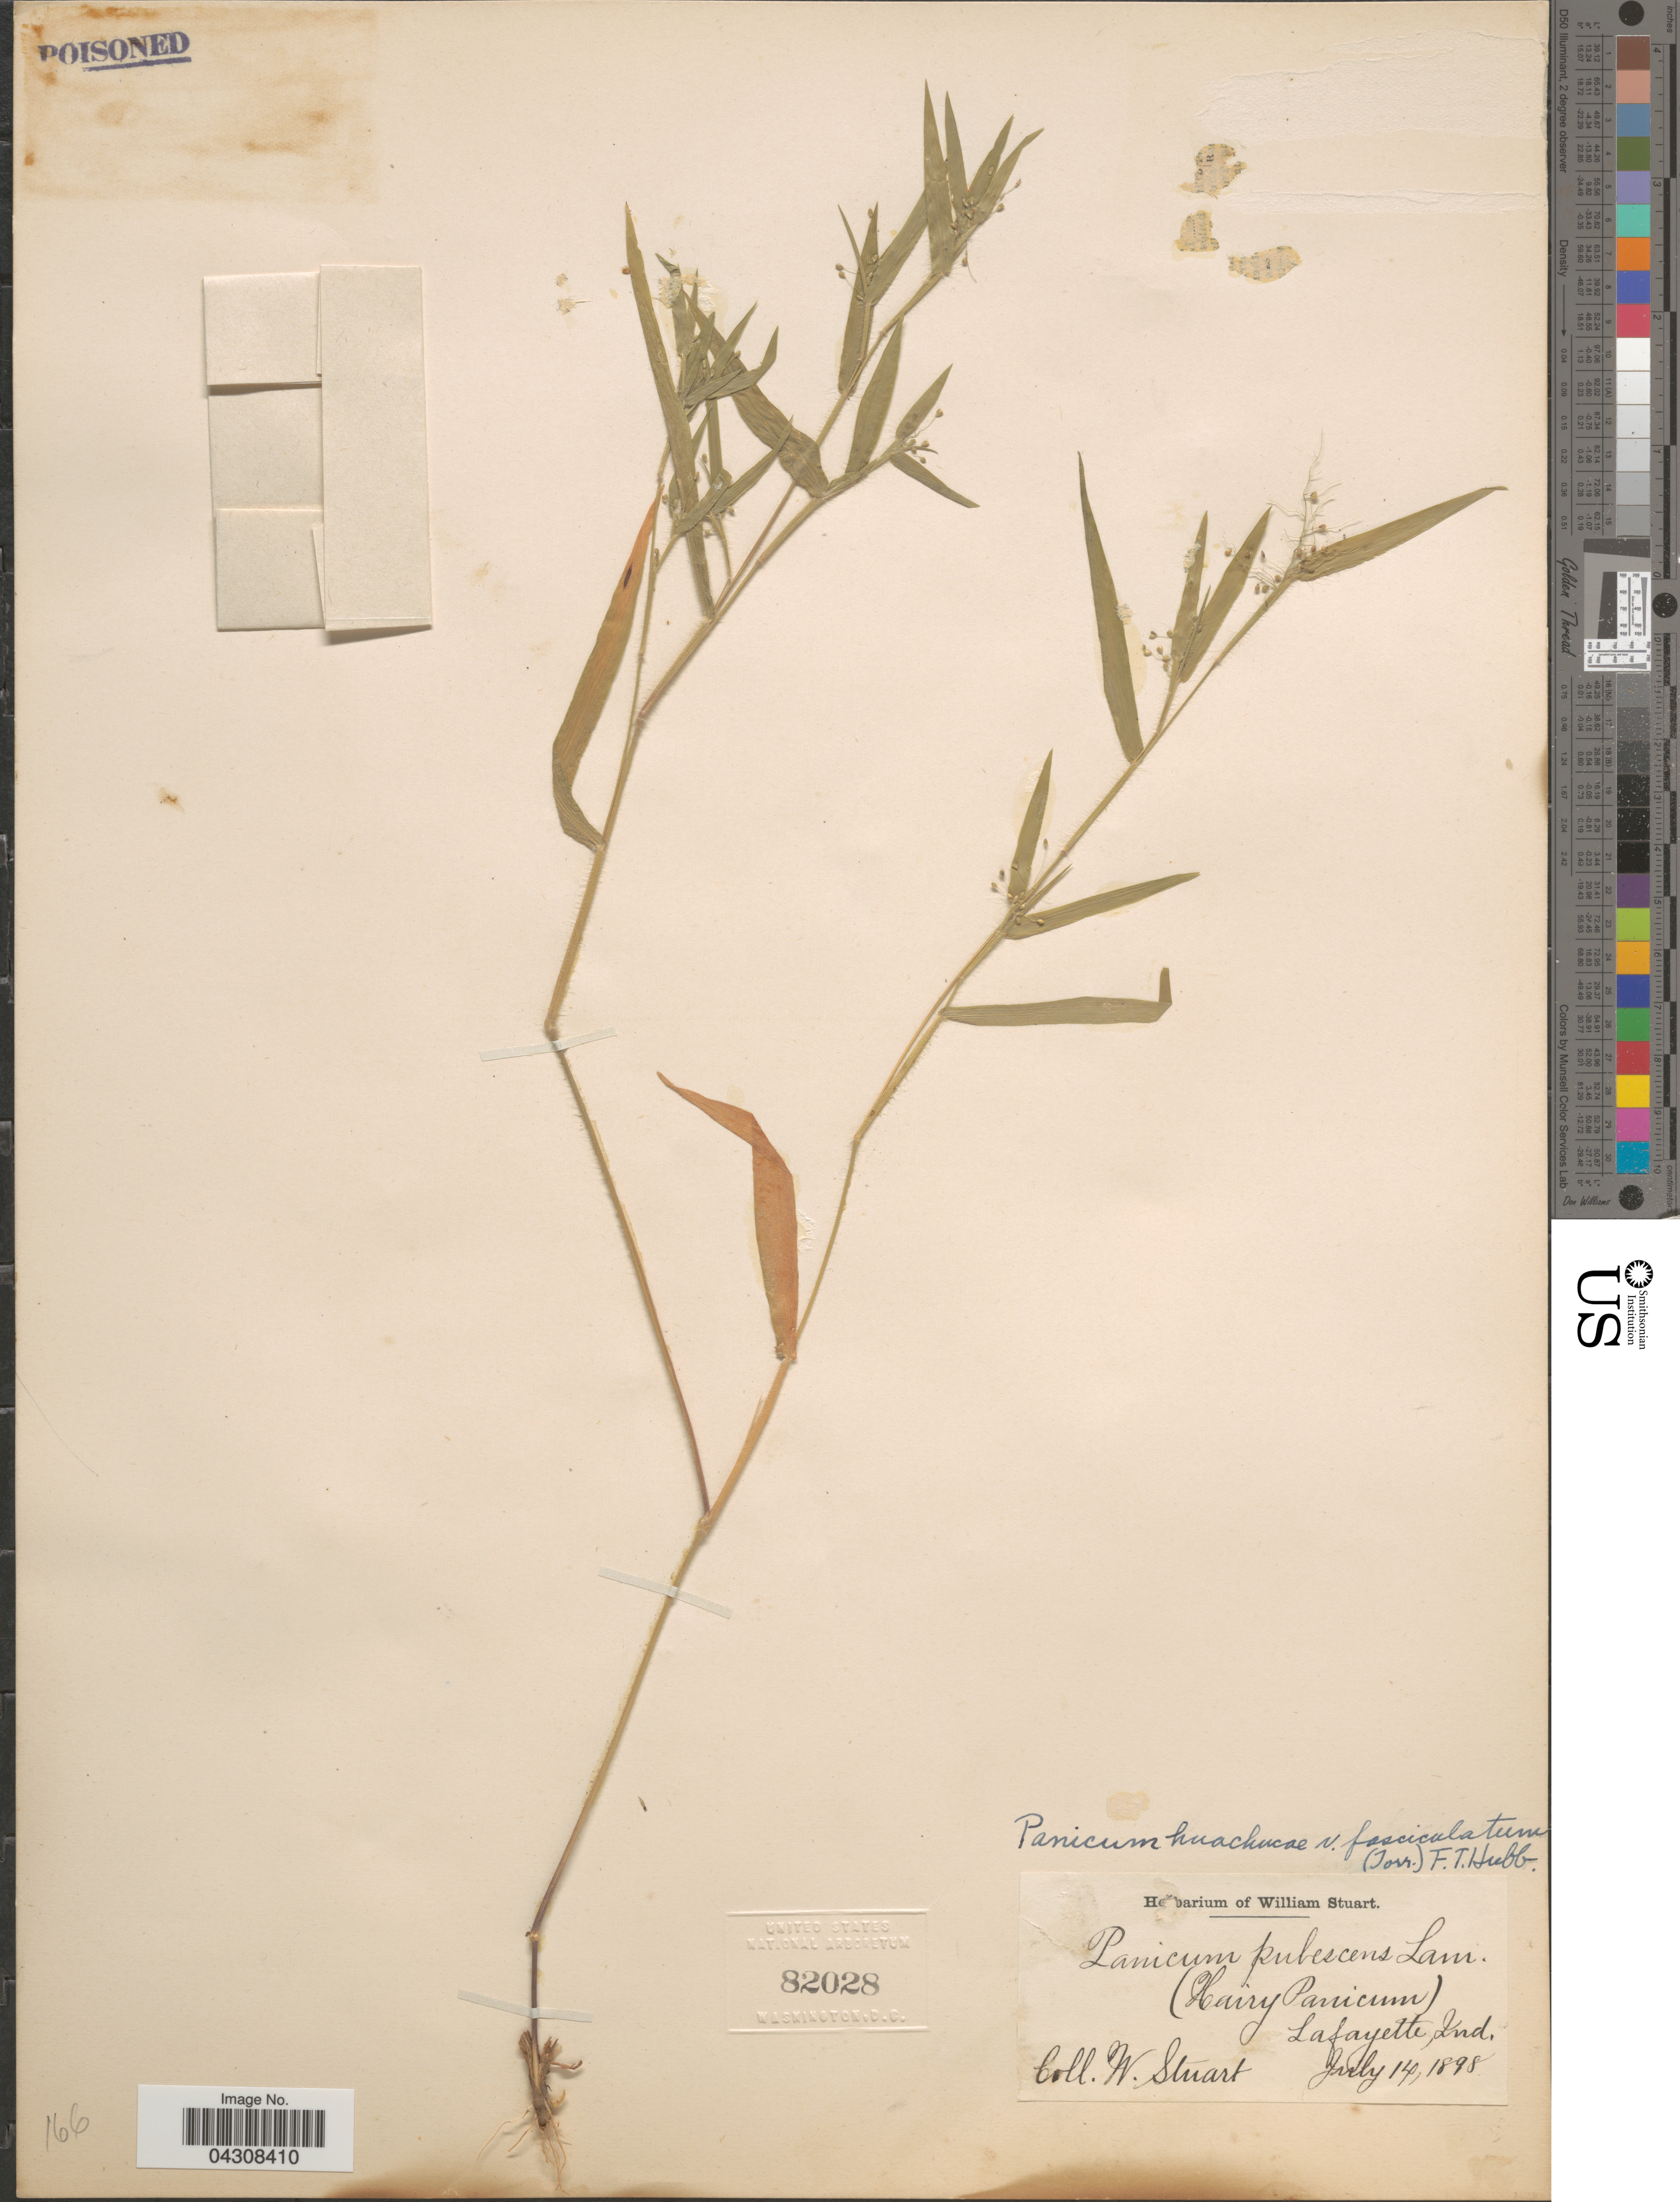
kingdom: Plantae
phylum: Tracheophyta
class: Liliopsida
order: Poales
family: Poaceae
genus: Dichanthelium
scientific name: Dichanthelium acuminatum var. acuminatum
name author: (Sw.) Gould & C.A. Clark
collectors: W. Stuart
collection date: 1898-07-14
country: United States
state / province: Indiana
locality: Lafayette.